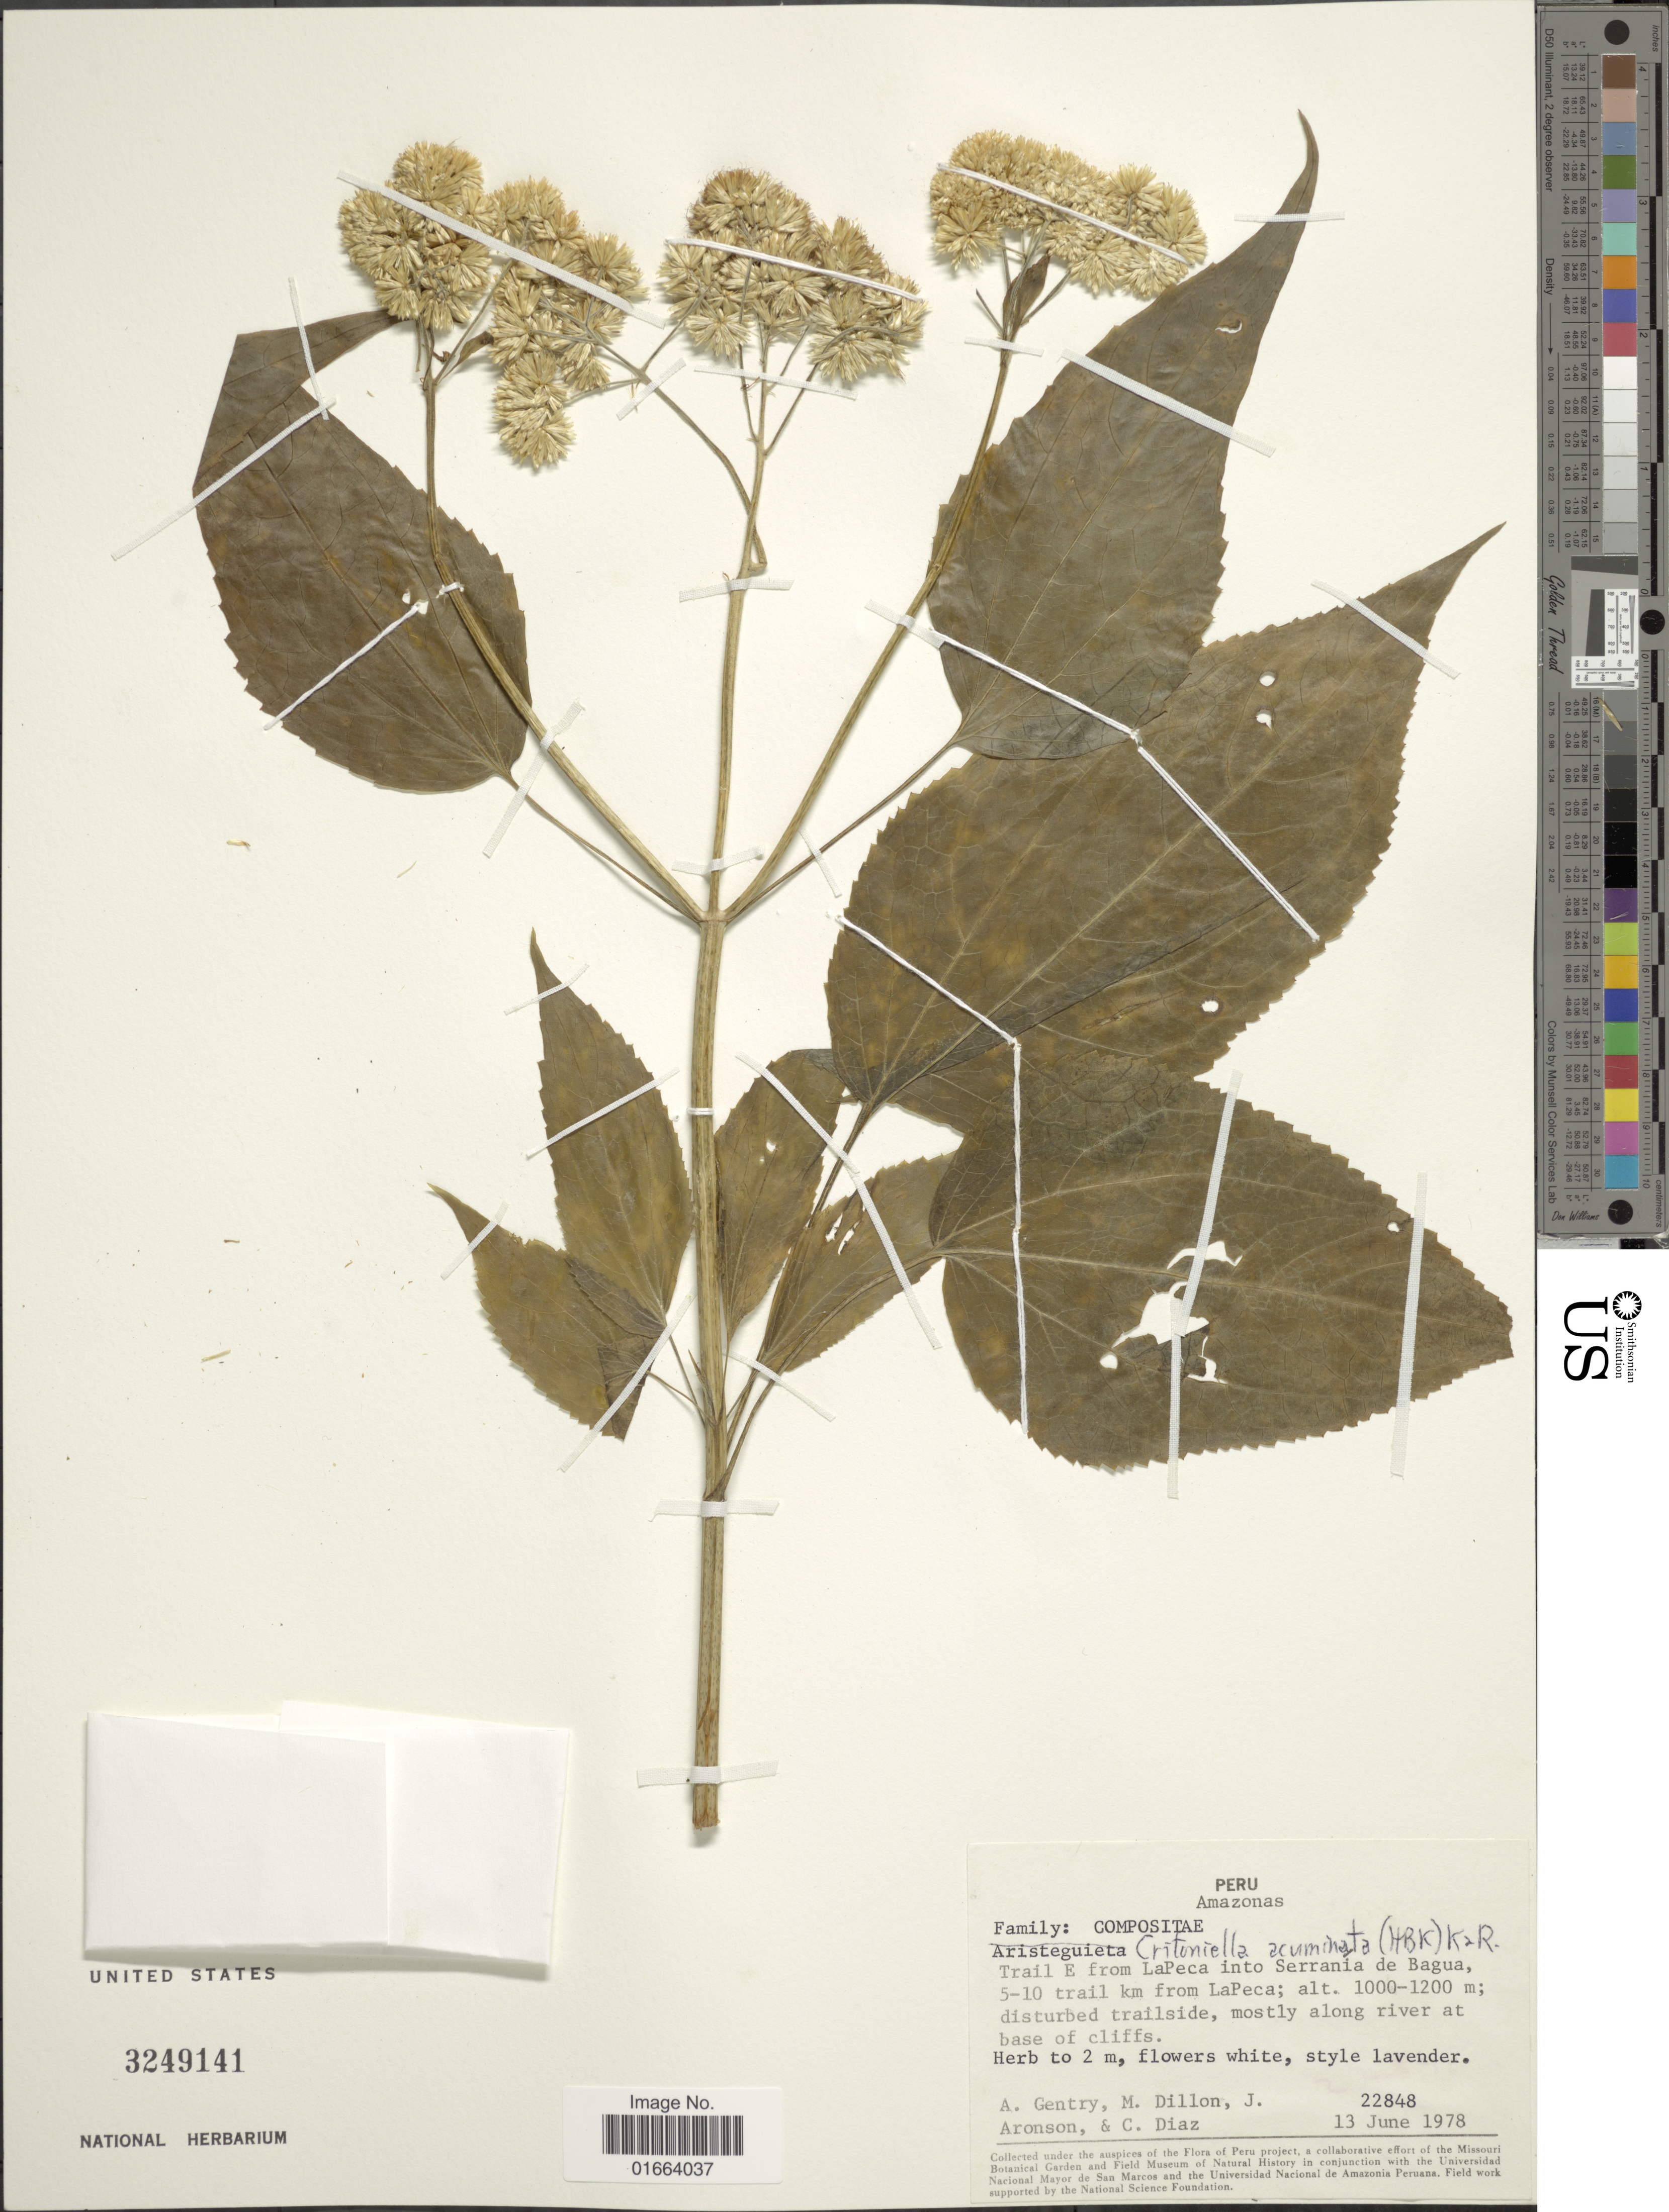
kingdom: Plantae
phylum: Tracheophyta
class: Magnoliopsida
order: Asterales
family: Asteraceae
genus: Critoniella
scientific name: Critoniella acuminata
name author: (Kunth) R.M. King & H. Rob.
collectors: A. H. Gentry, M. O. Dillon, J. Aronson & C. Díaz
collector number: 22848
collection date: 1978-06-13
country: Peru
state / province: Amazonas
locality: Trail E from LaPeca into Serrania de Bagua, 5-10 trail km from LaPeca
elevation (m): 1000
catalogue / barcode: US 3249141